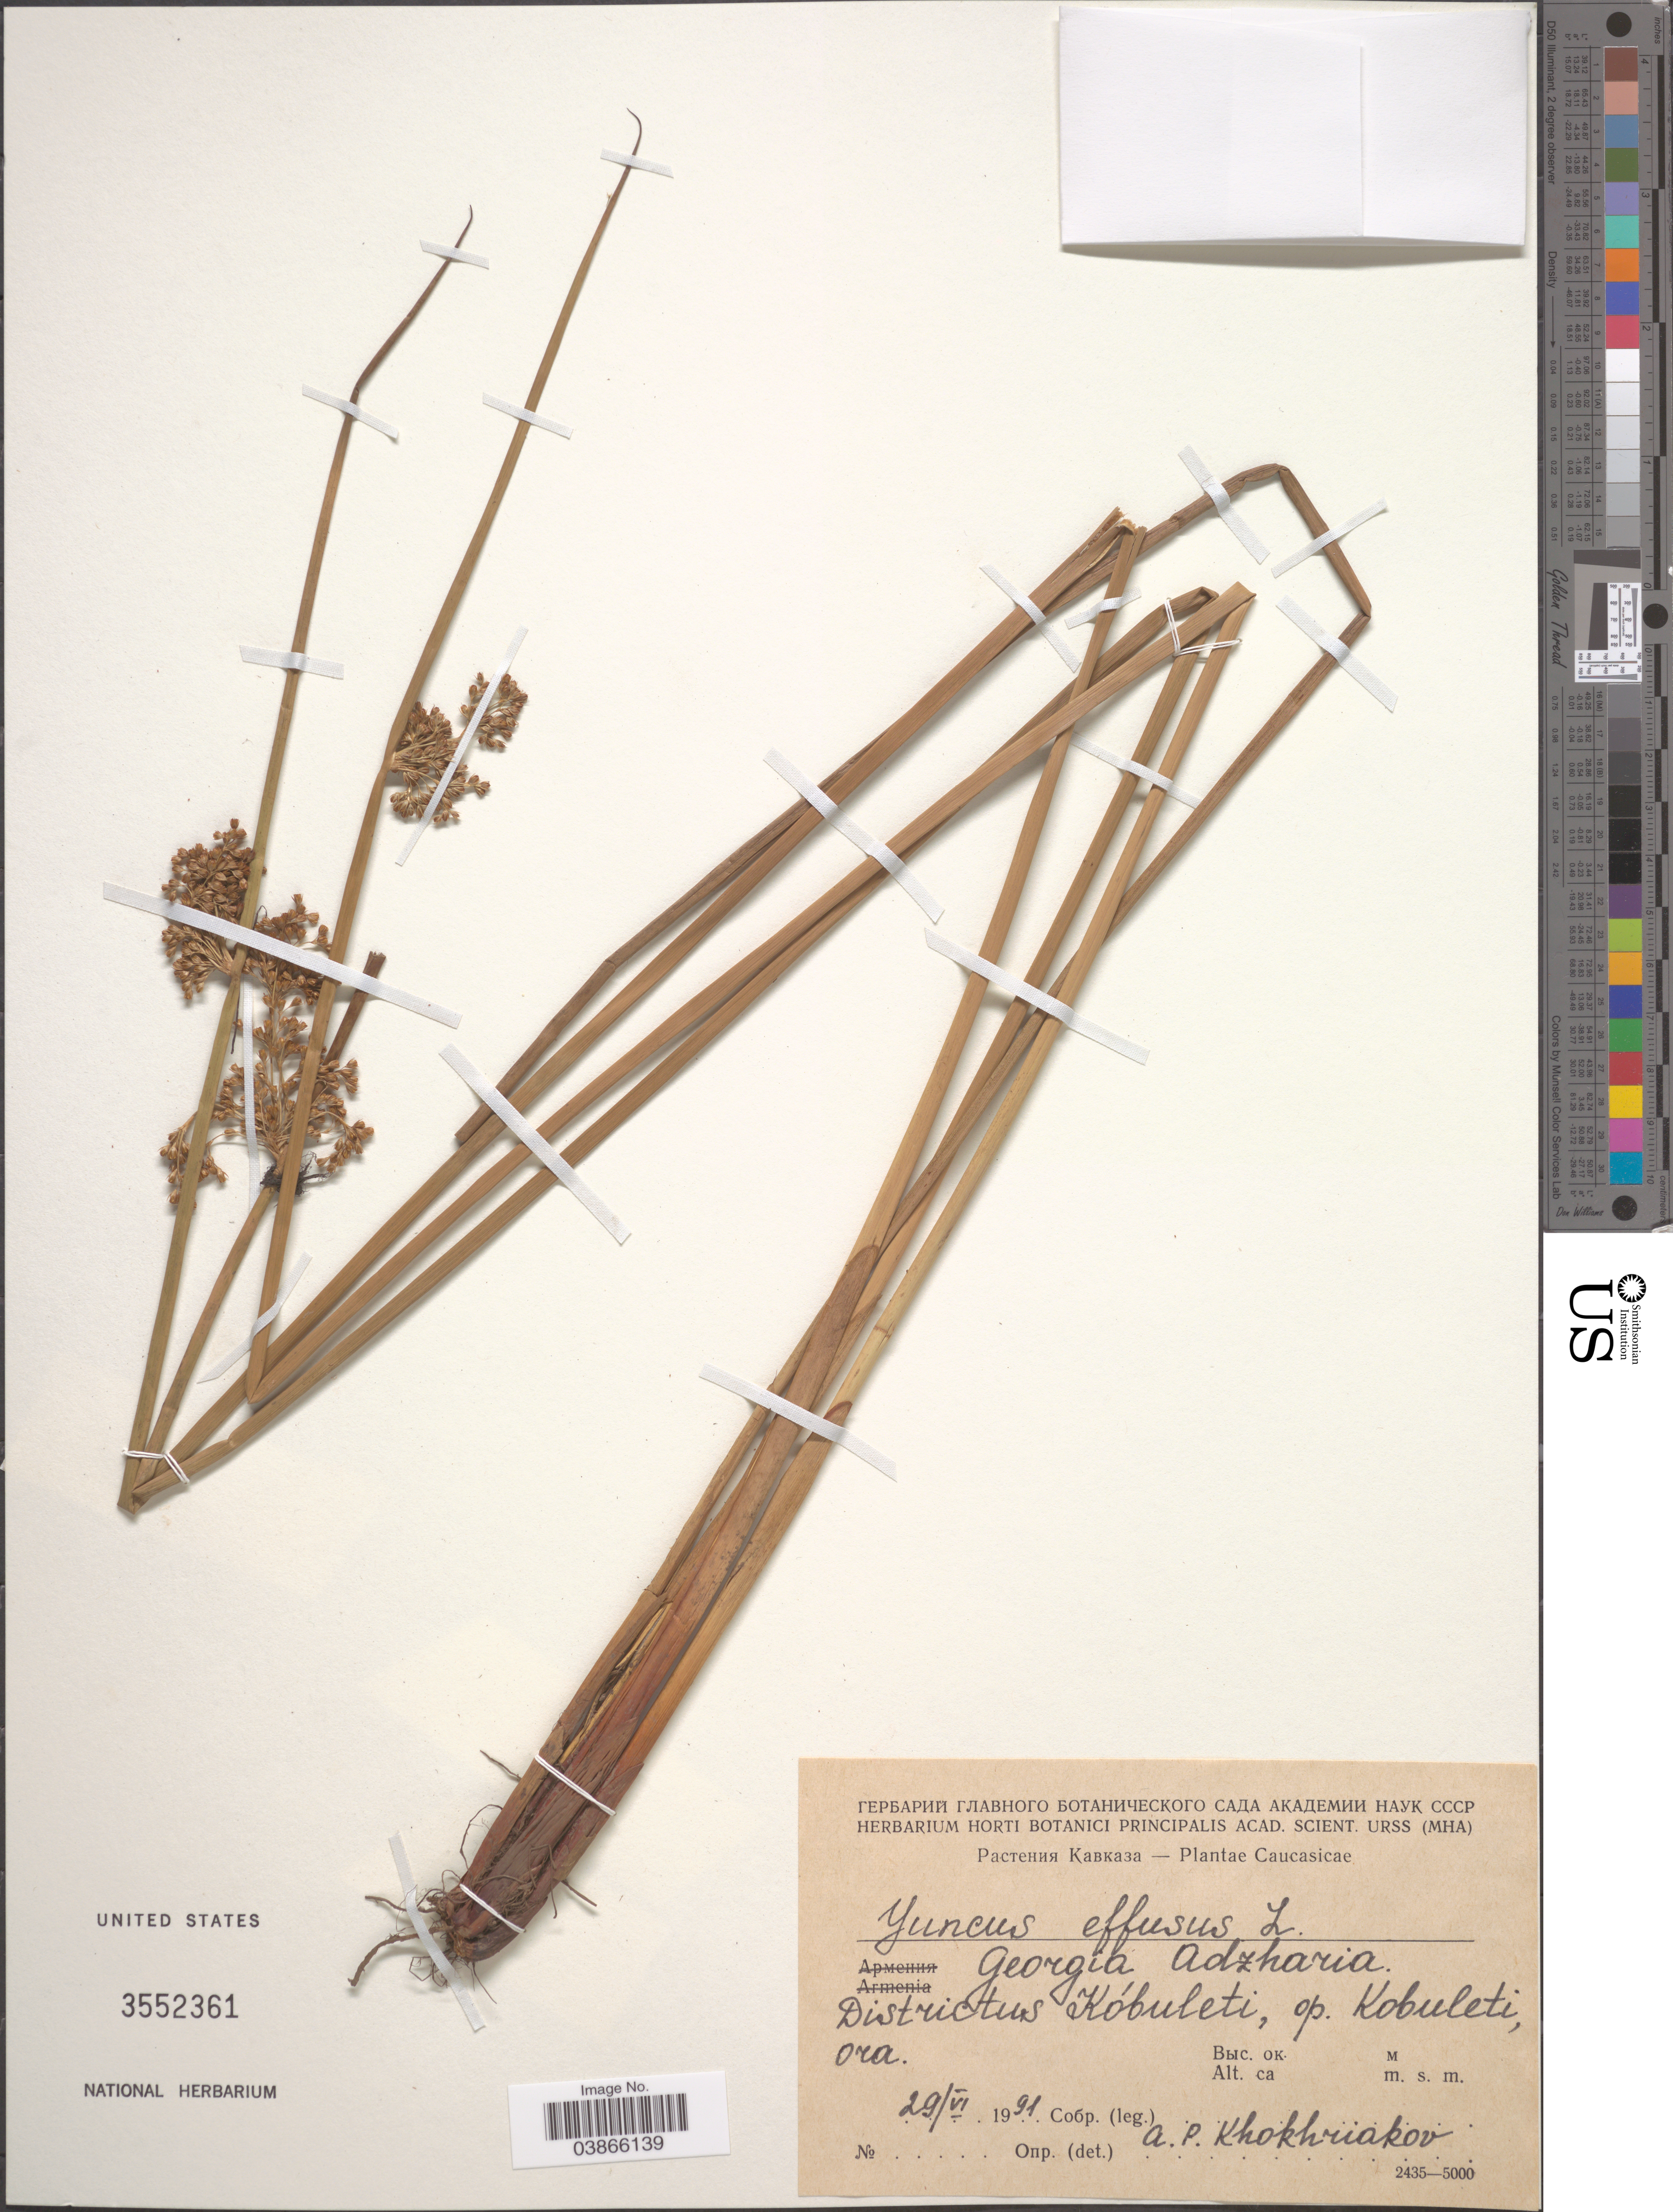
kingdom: Plantae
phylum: Tracheophyta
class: Liliopsida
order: Poales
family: Juncaceae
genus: Juncus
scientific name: Juncus effusus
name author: L.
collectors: A. Khokhriakov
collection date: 1991-06-29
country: Georgia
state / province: Adzharia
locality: Districtus Kóbuleti, op. Kobuleti, ora.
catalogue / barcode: US 3552361